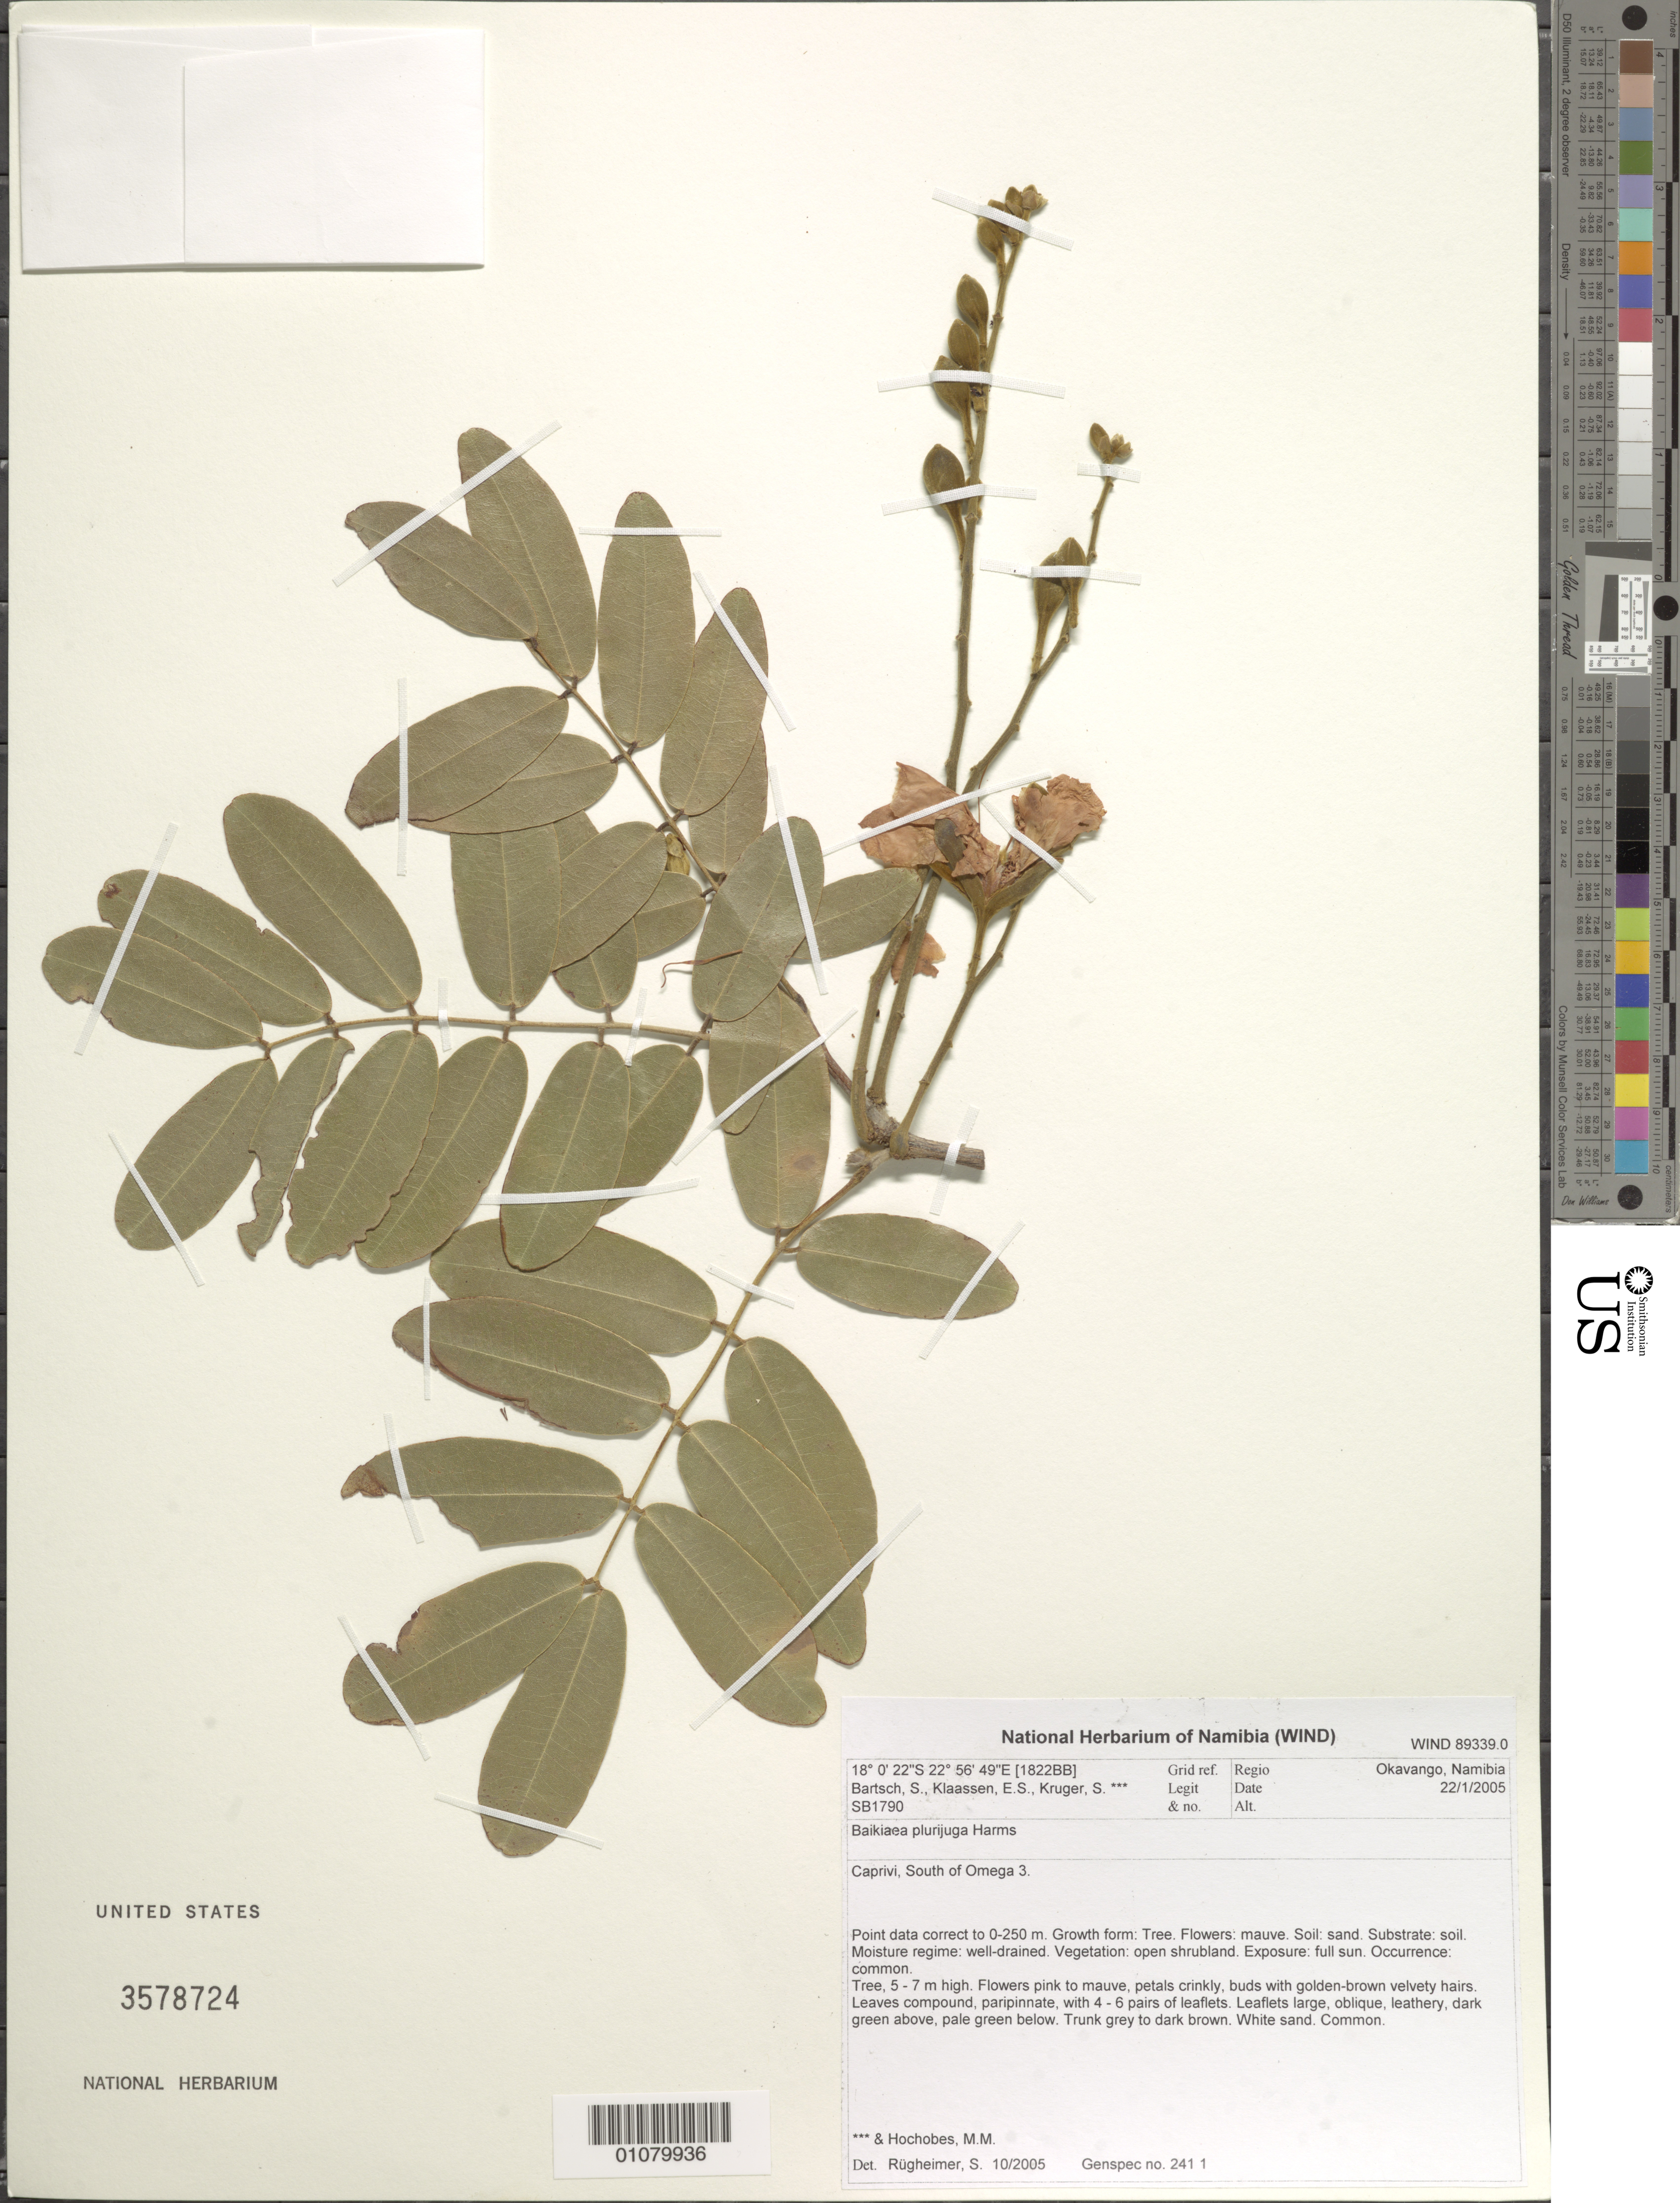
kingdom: Plantae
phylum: Tracheophyta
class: Magnoliopsida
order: Fabales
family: Fabaceae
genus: Baikiaea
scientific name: Baikiaea plurijuga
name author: Harms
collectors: S. Bartsch, E. S. Klaassen & S. Kruger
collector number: SB 1790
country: Namibia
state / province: Kavango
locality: Caprivi, S of Omega 3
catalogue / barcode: US 35778724